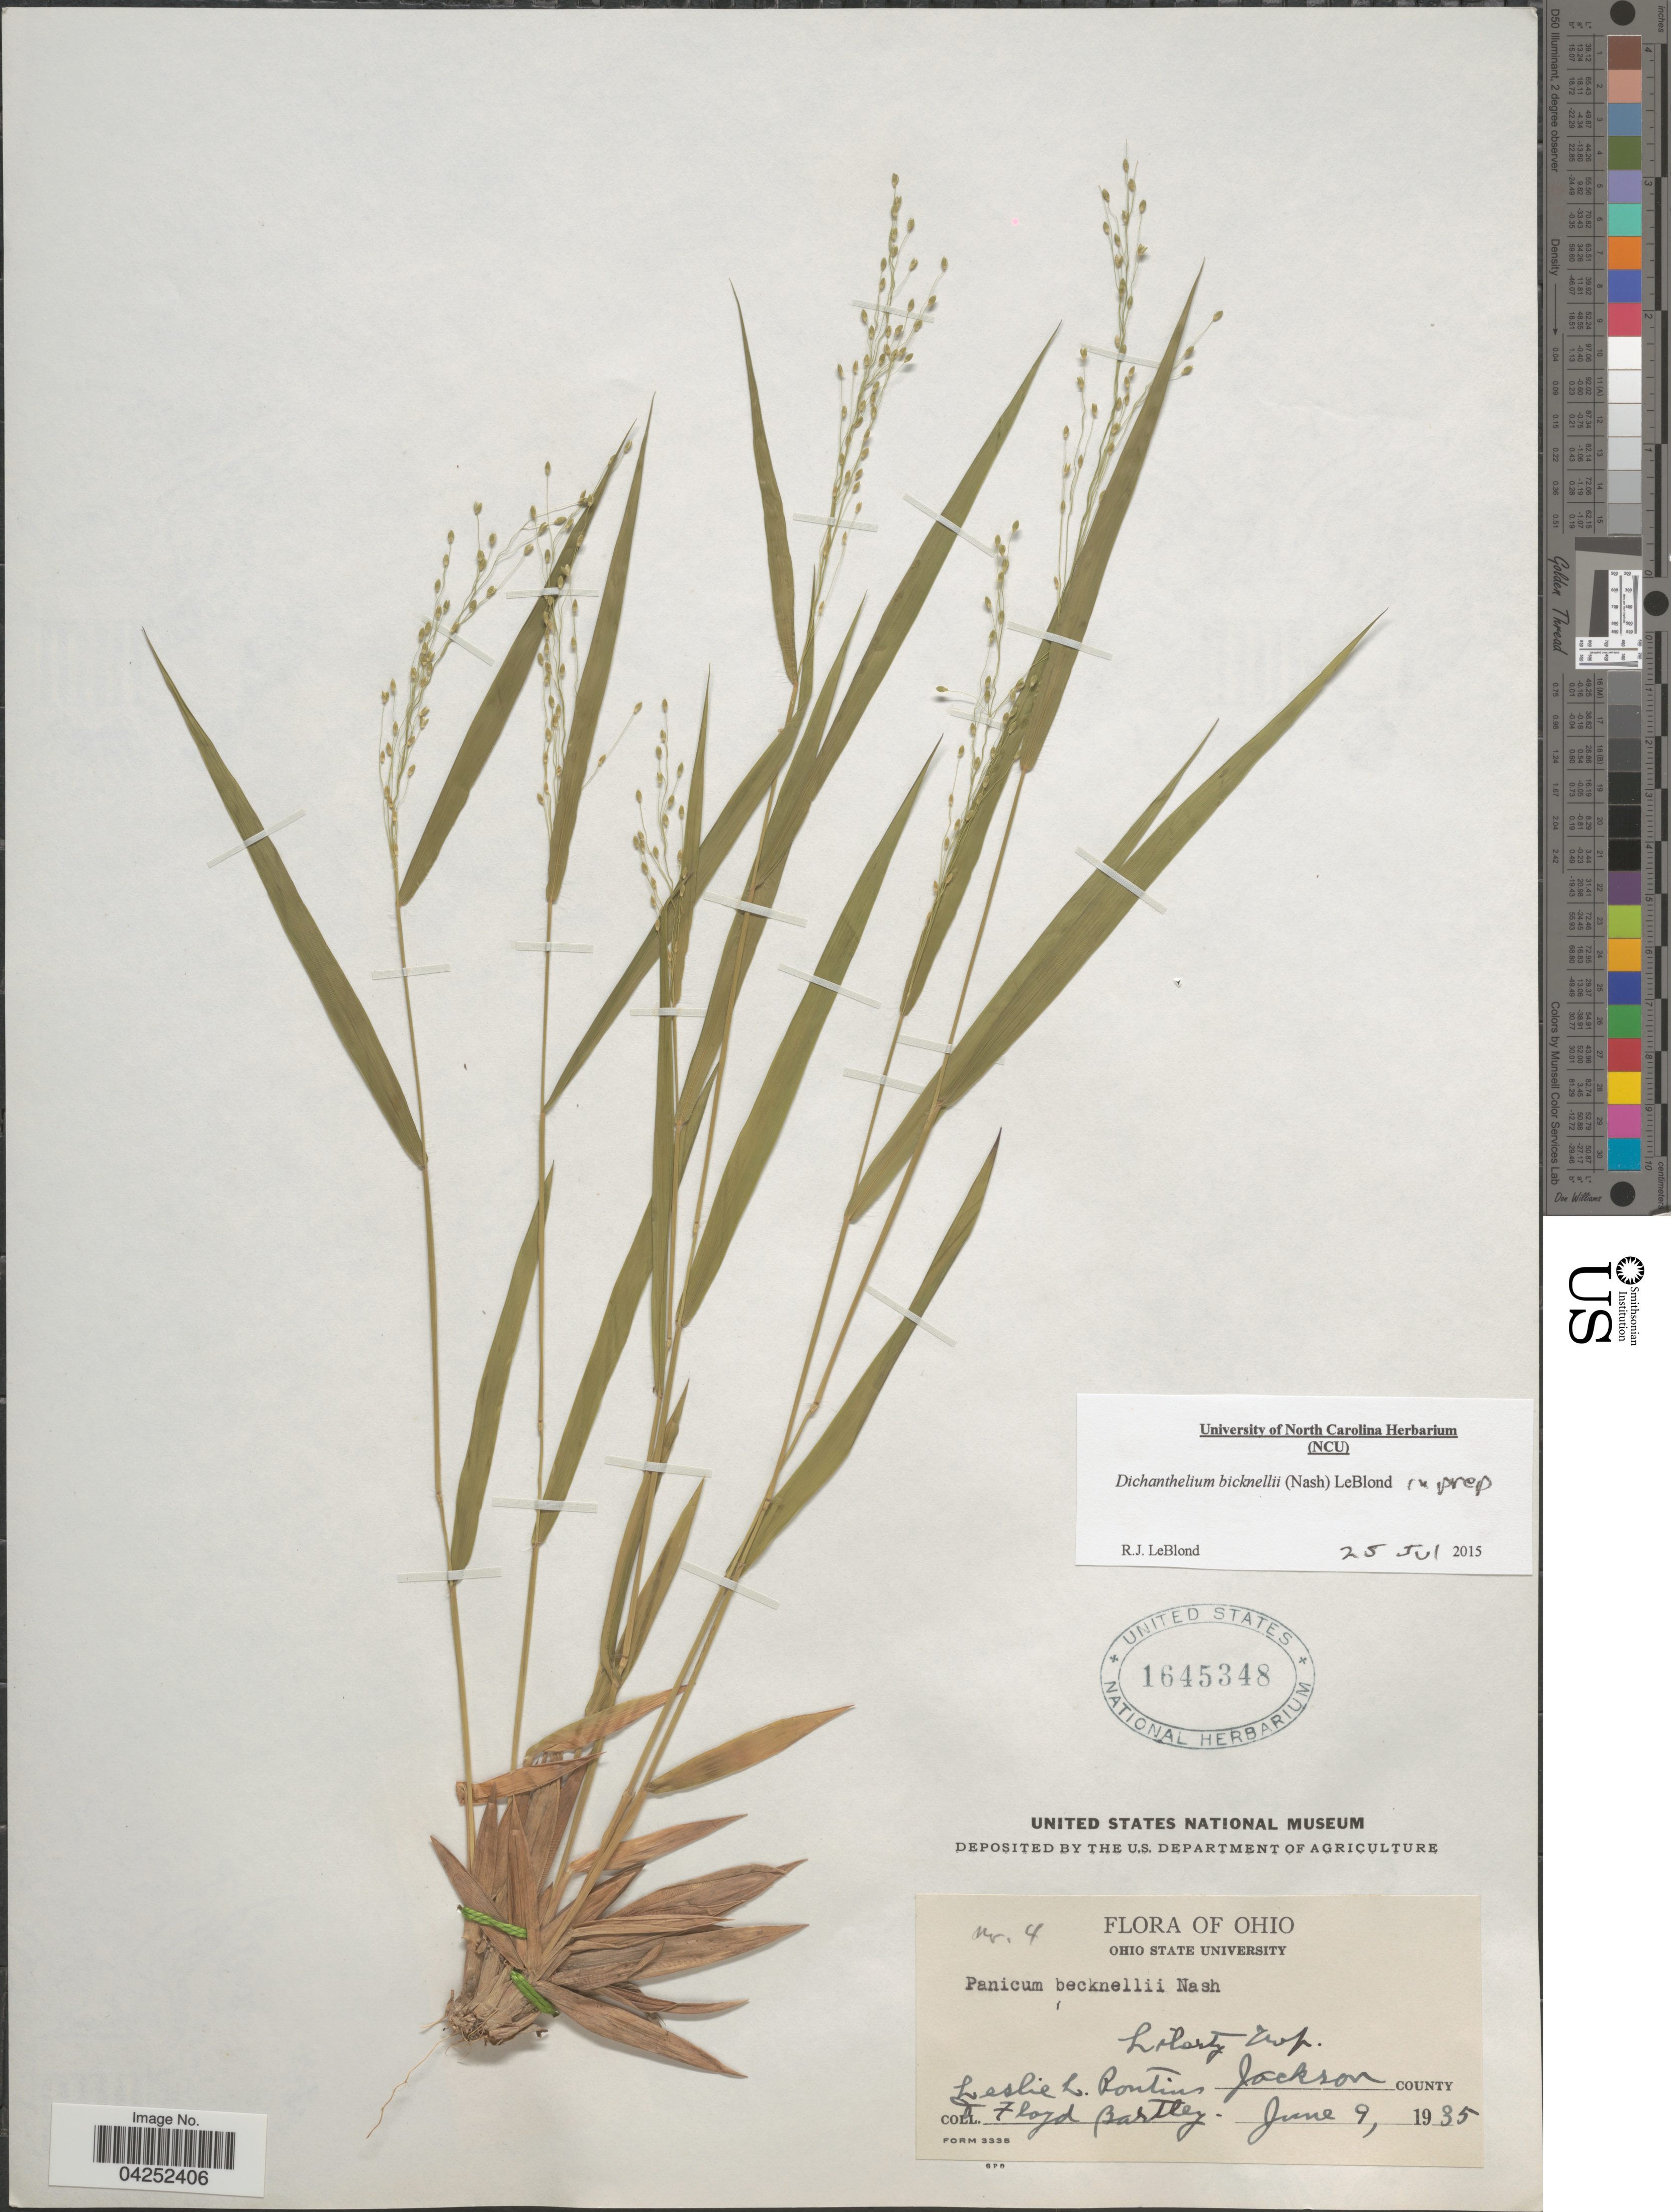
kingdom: Plantae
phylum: Tracheophyta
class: Liliopsida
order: Poales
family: Poaceae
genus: Dichanthelium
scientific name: Dichanthelium bicknellii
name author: (Nash) LeBlond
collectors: L. Pontius & F. Bartley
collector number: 4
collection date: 1935-06-09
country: United States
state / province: Ohio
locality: Liberty Twp. Jackson County.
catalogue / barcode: US 1645348